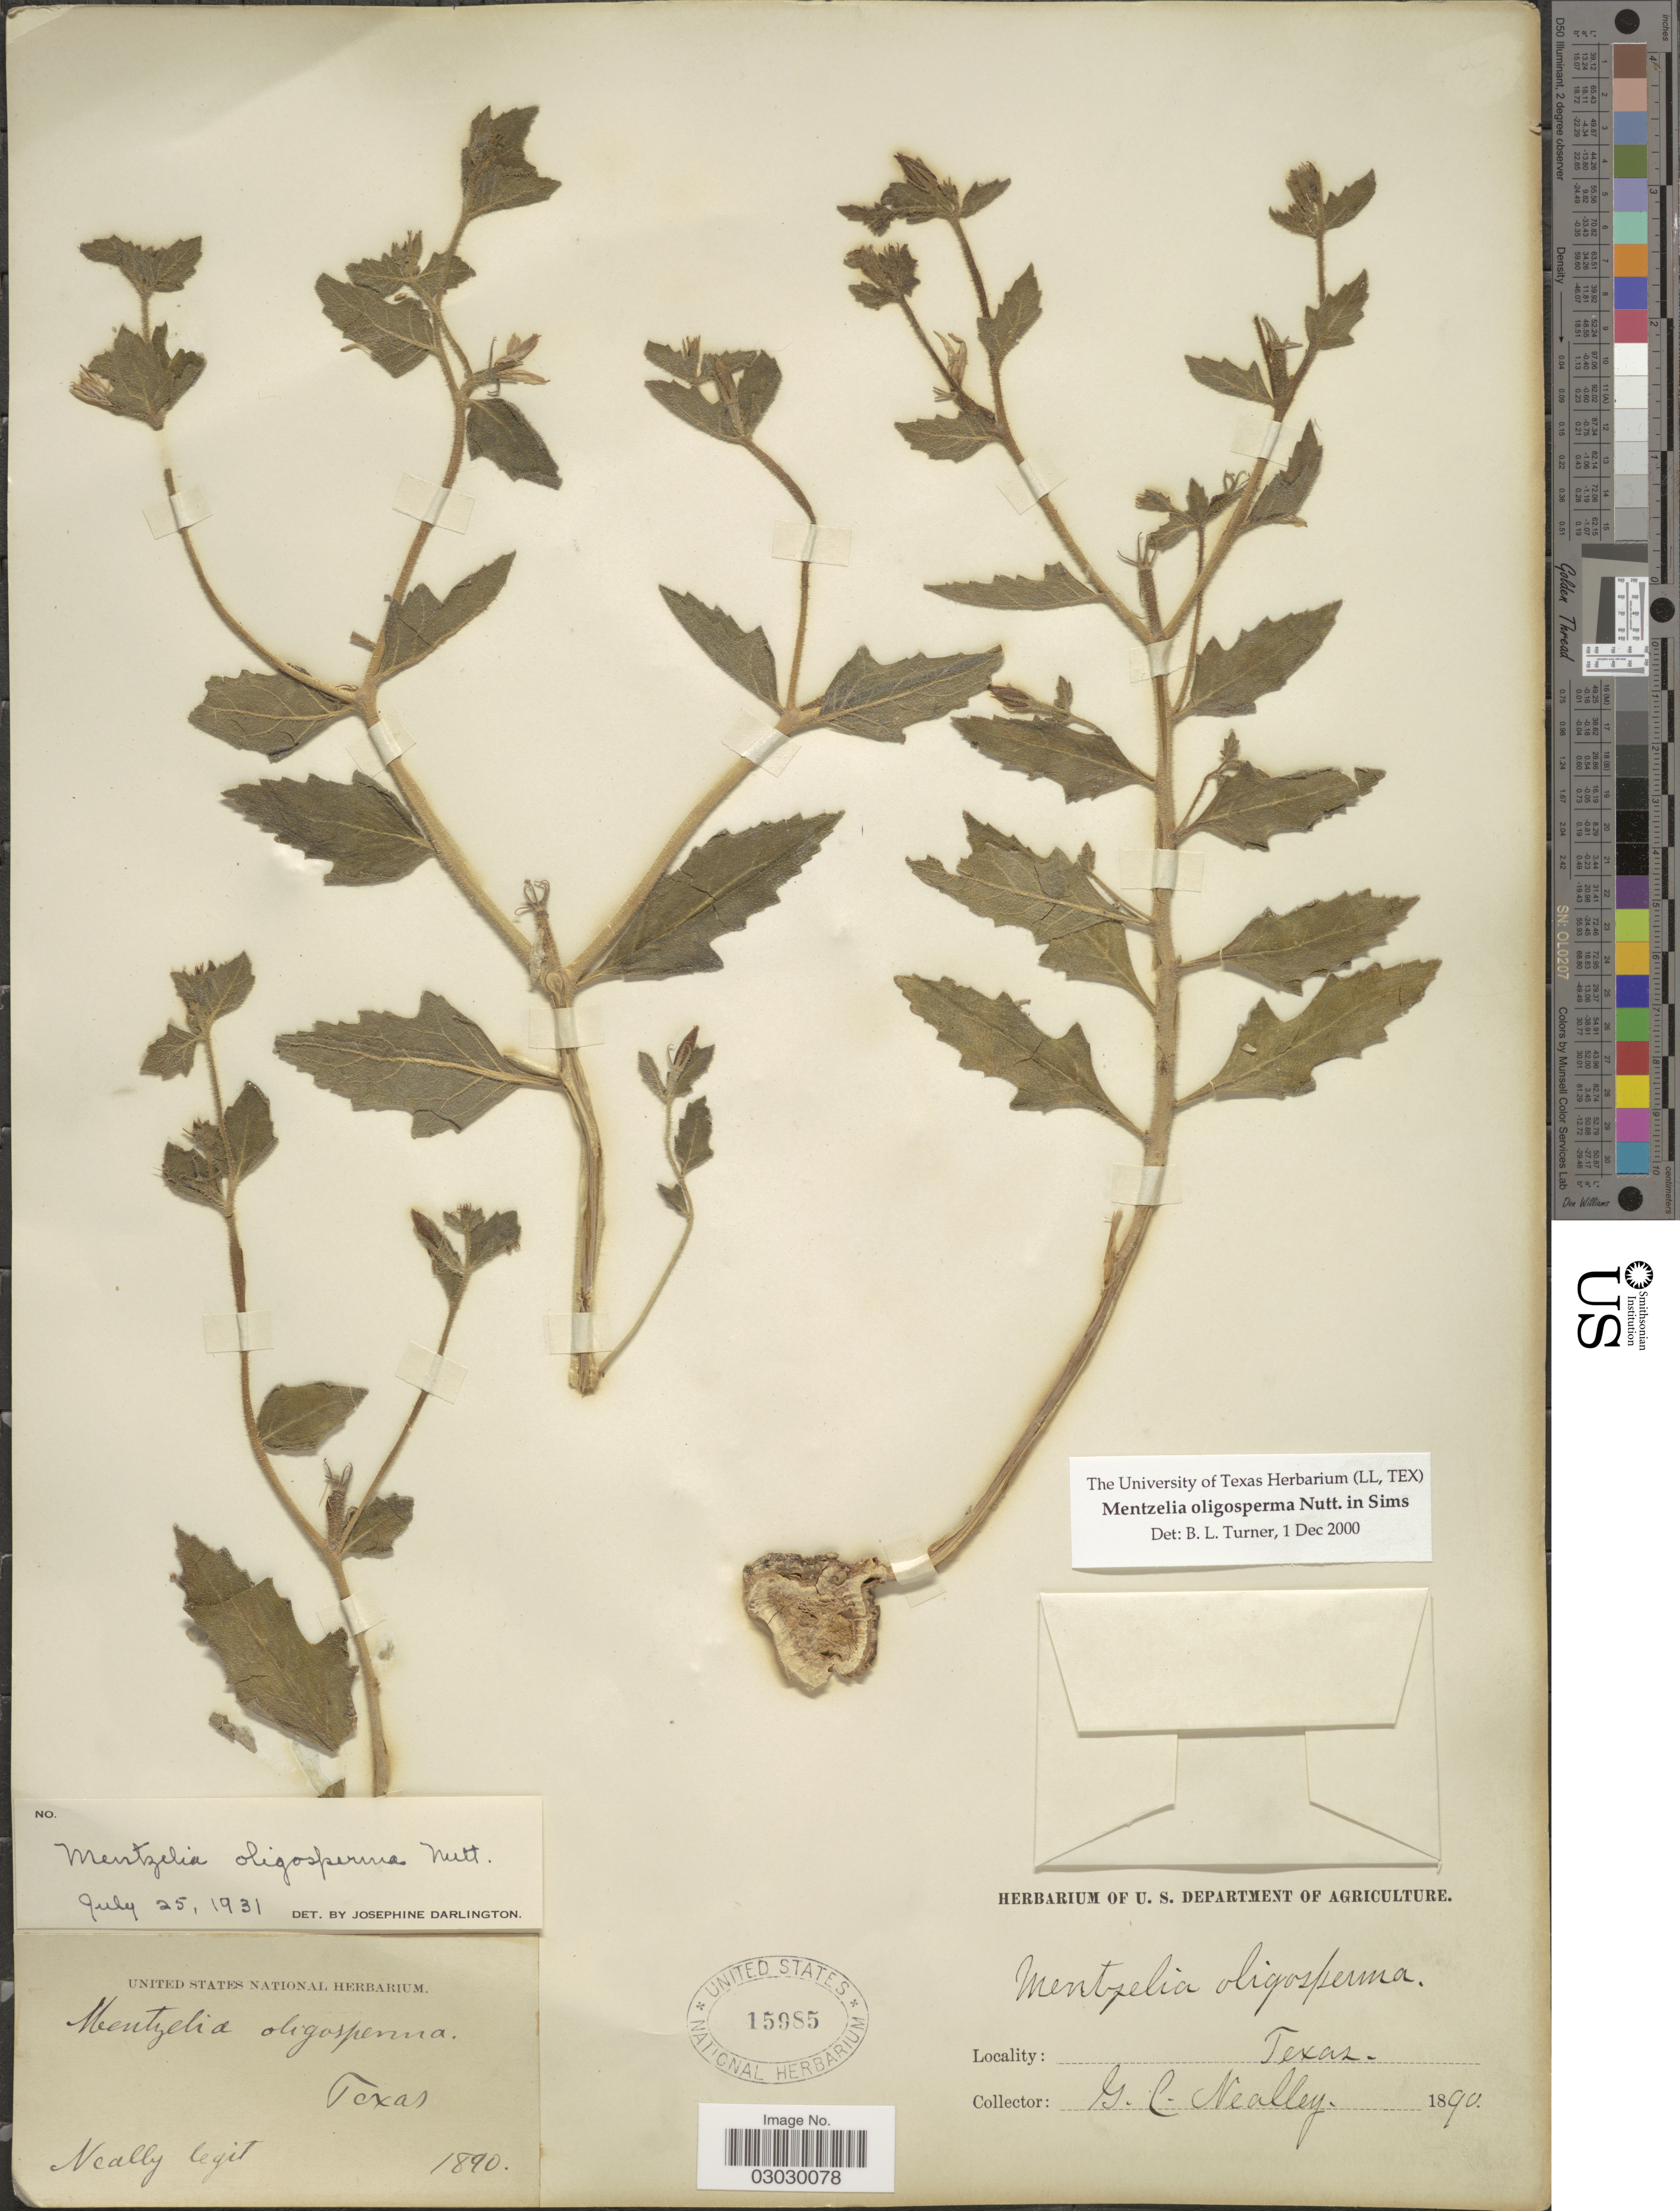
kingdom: Plantae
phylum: Tracheophyta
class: Magnoliopsida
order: Cornales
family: Loasaceae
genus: Mentzelia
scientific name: Mentzelia oligosperma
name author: Nutt. ex Sims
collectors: G. C. Nealley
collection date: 1890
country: United States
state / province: Texas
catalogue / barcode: US 15985